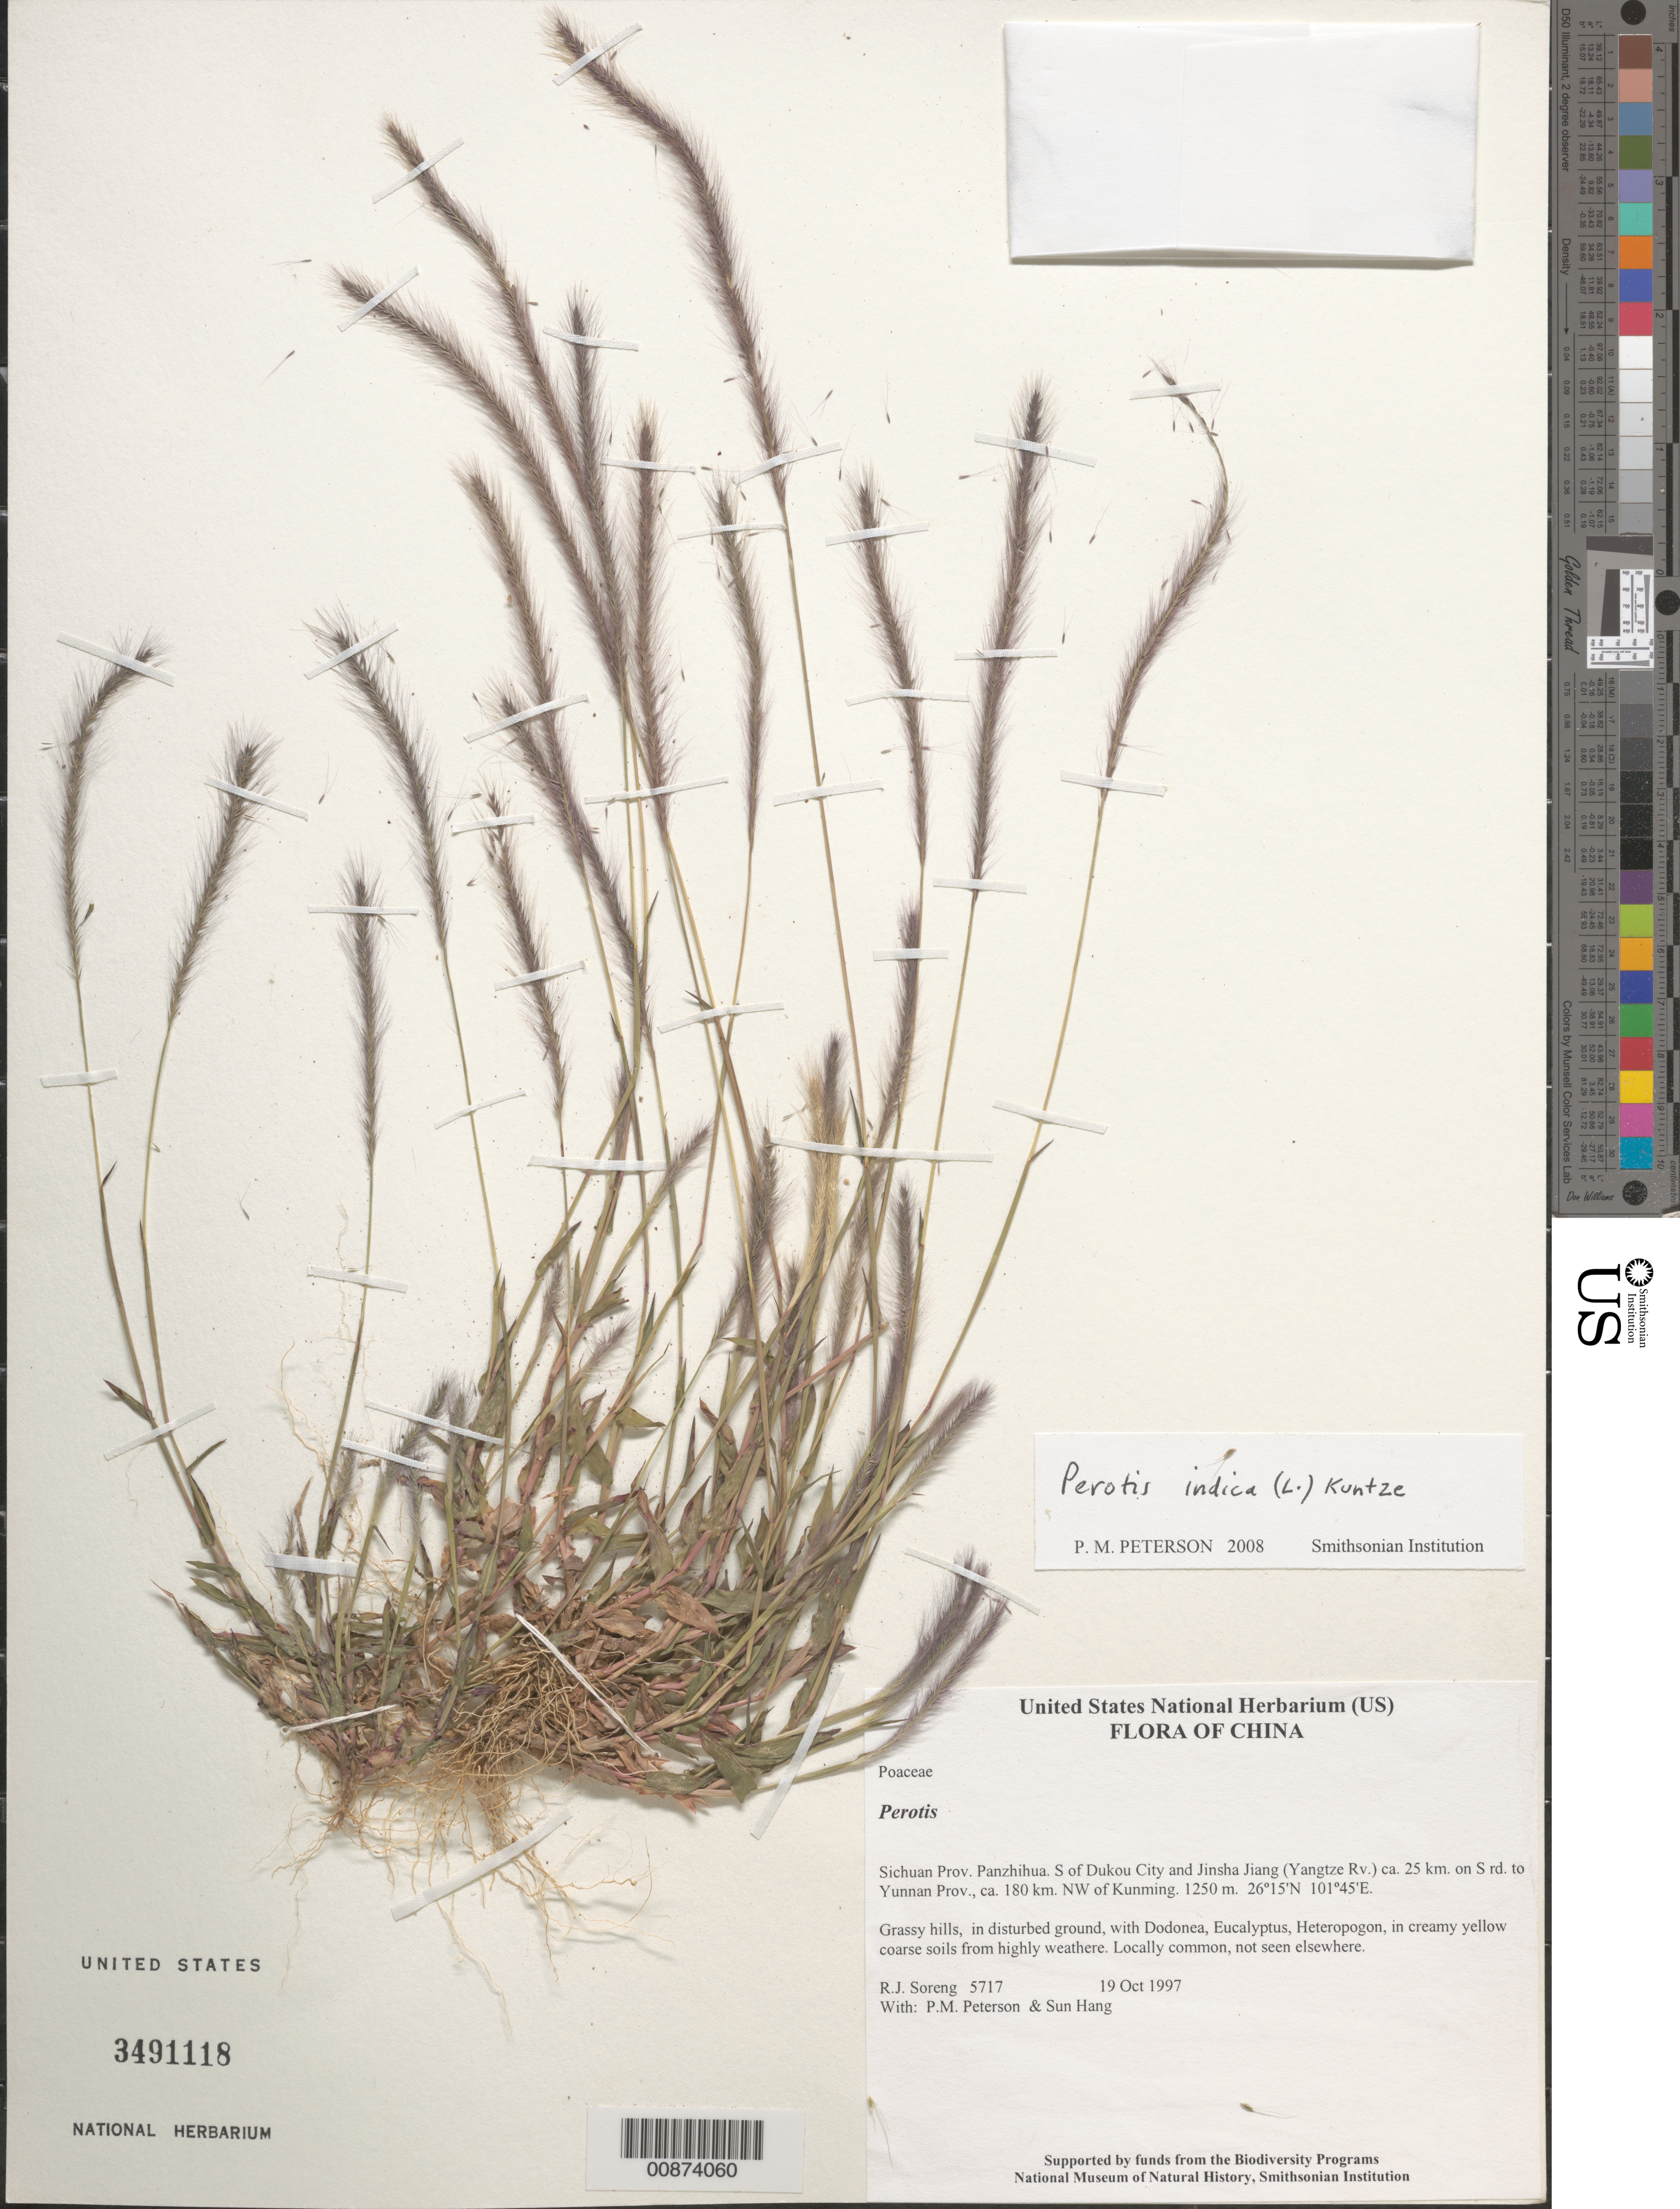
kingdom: Plantae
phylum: Tracheophyta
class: Liliopsida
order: Poales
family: Poaceae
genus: Perotis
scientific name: Perotis indica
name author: (L.) Kuntze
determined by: Peterson, Paul M., (BOT), Smithsonian Institution - National Museum of Natural History (UNITED STATES)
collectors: R. J. Soreng, P. M. Peterson & Sun Hang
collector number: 5717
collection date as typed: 19 Oct 1997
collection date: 1997-10-19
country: China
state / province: Sichuan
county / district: Panzhihua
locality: S of Dukou City and Jinsha Jiang (Yangtze Rv.) ca. 25 km on S rd. to Yunnan Prov., ca. 180 km NW of Kunming.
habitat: Grassy hills, in disturbed ground, with Dodonea, Eucalyptus, Heteropogon, in creamy yellow coarse soils from highly weathere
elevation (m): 1250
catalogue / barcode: US 3491118